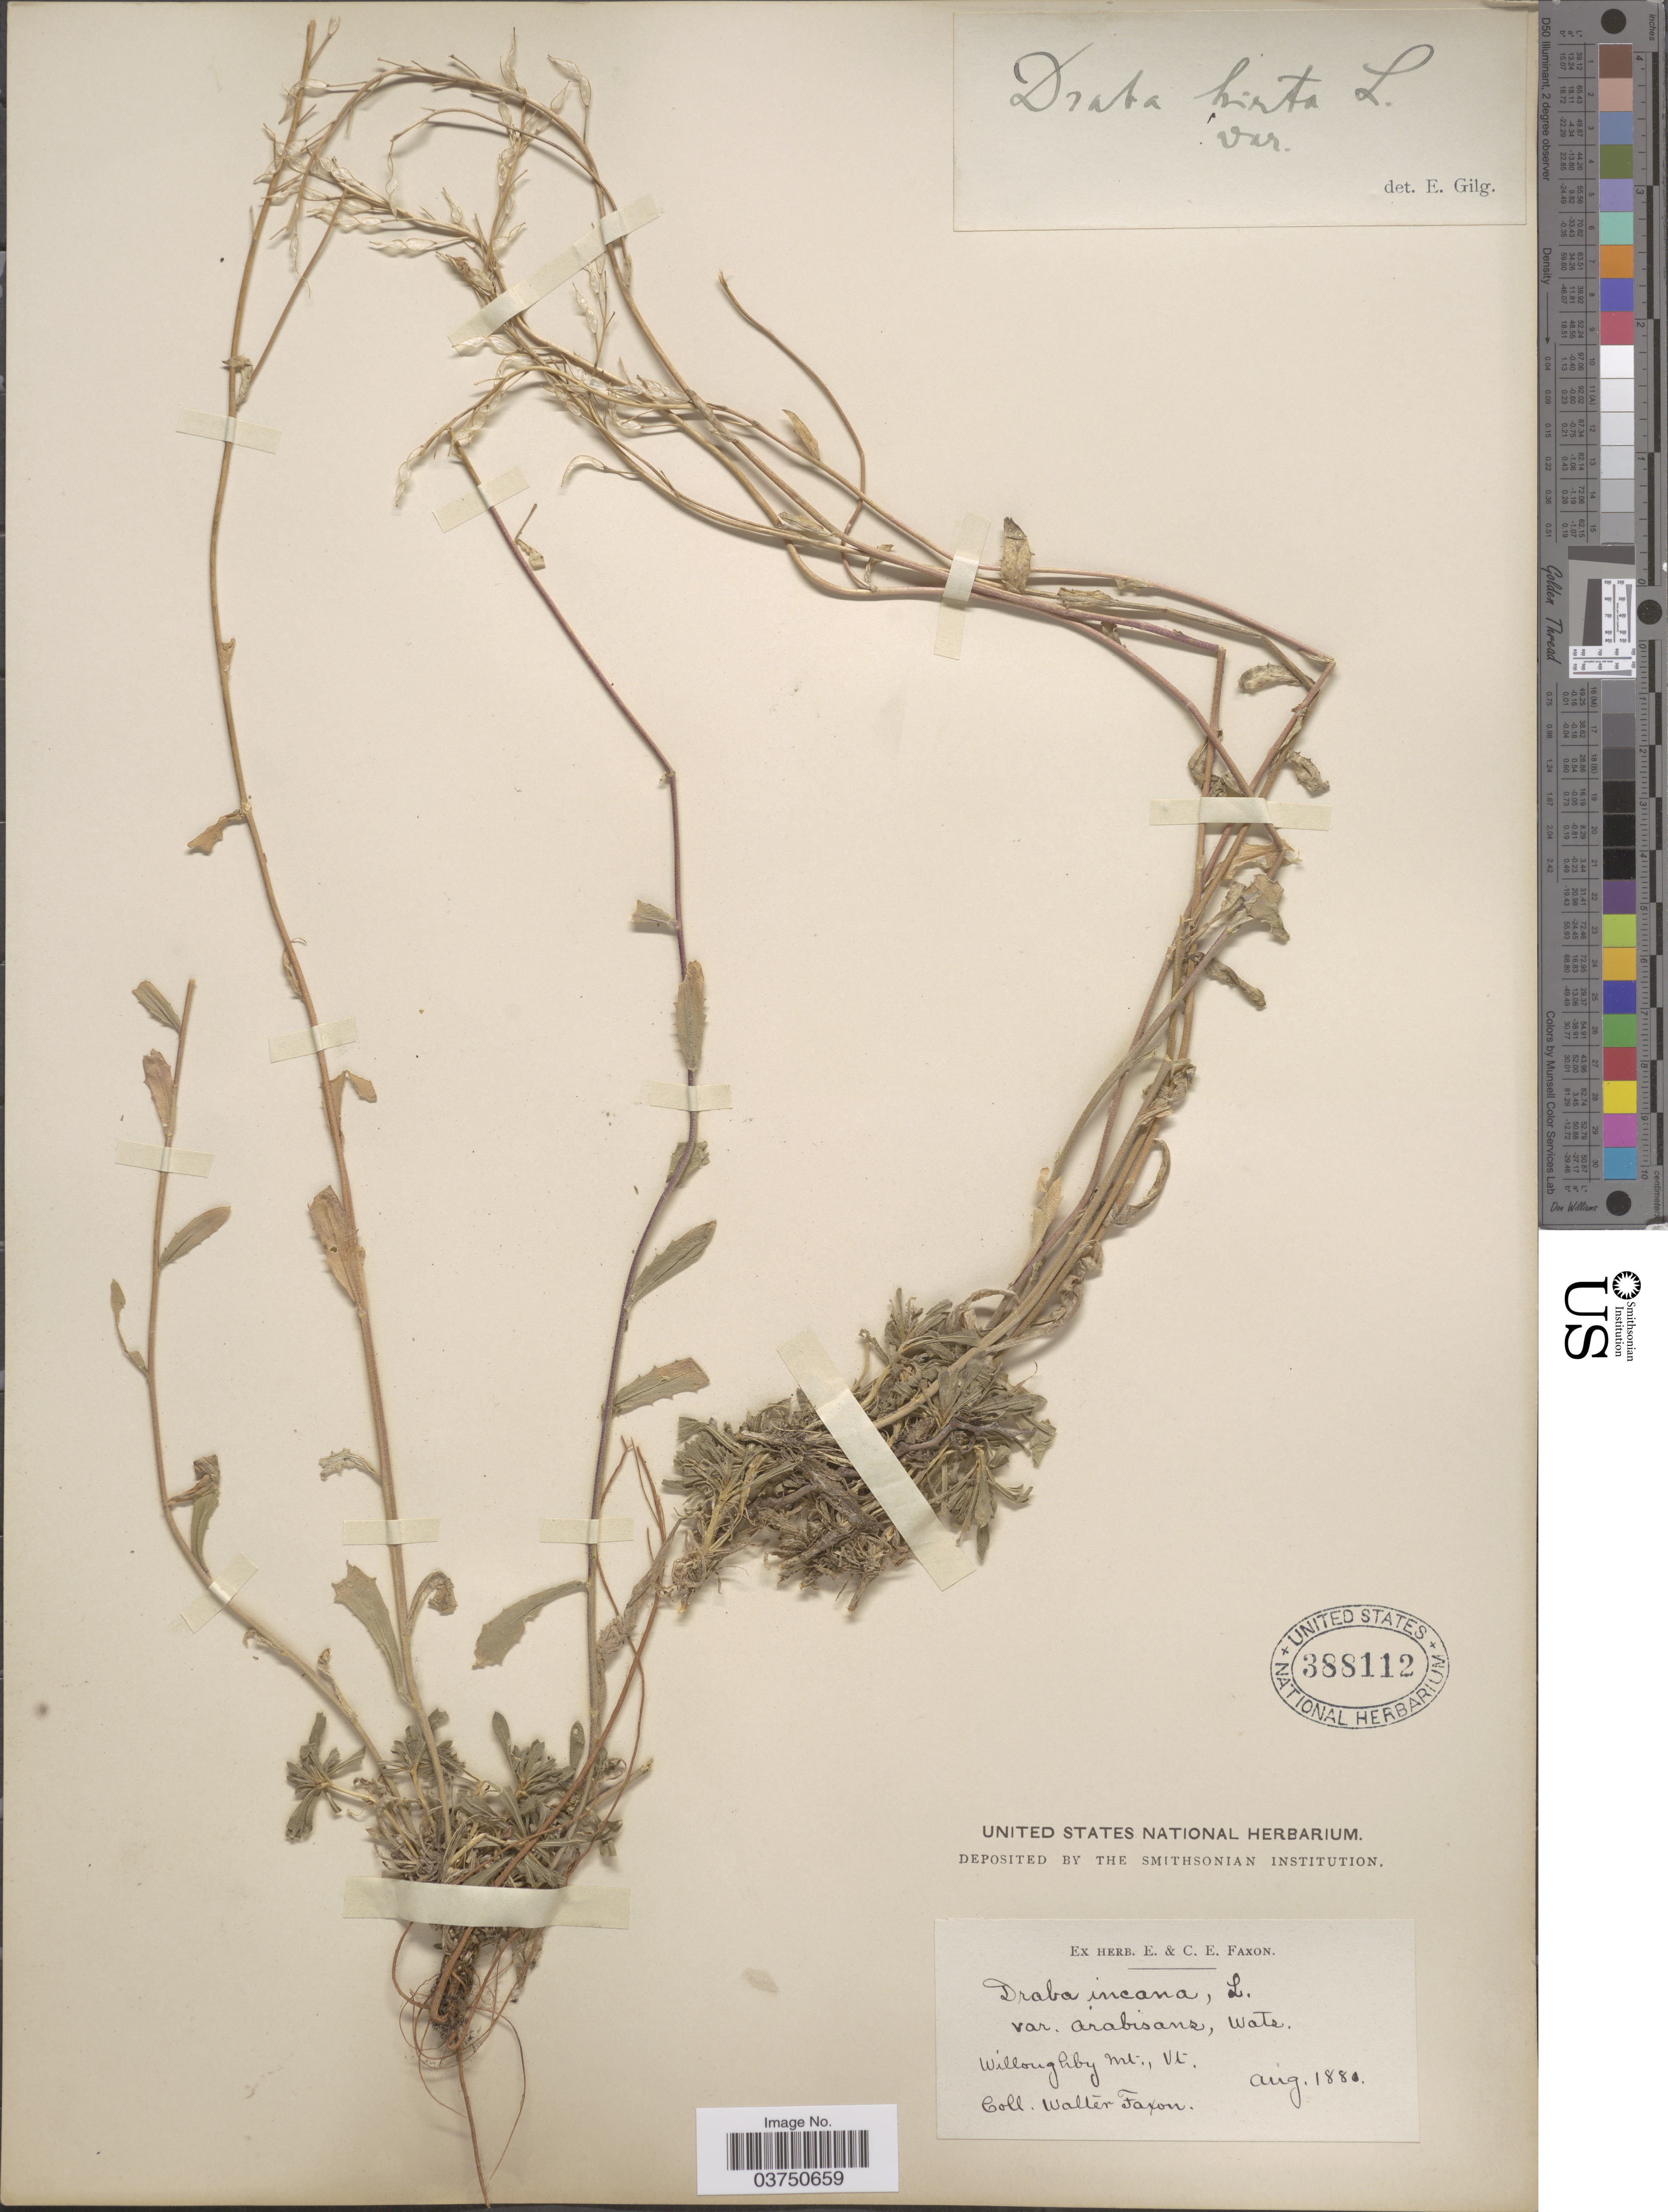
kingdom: Plantae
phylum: Tracheophyta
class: Magnoliopsida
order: Brassicales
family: Brassicaceae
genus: Draba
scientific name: Draba arabisans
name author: Michx.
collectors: W. Faxon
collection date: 1880-08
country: United States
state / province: Vermont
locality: Willoughby Mt.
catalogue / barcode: US 388112